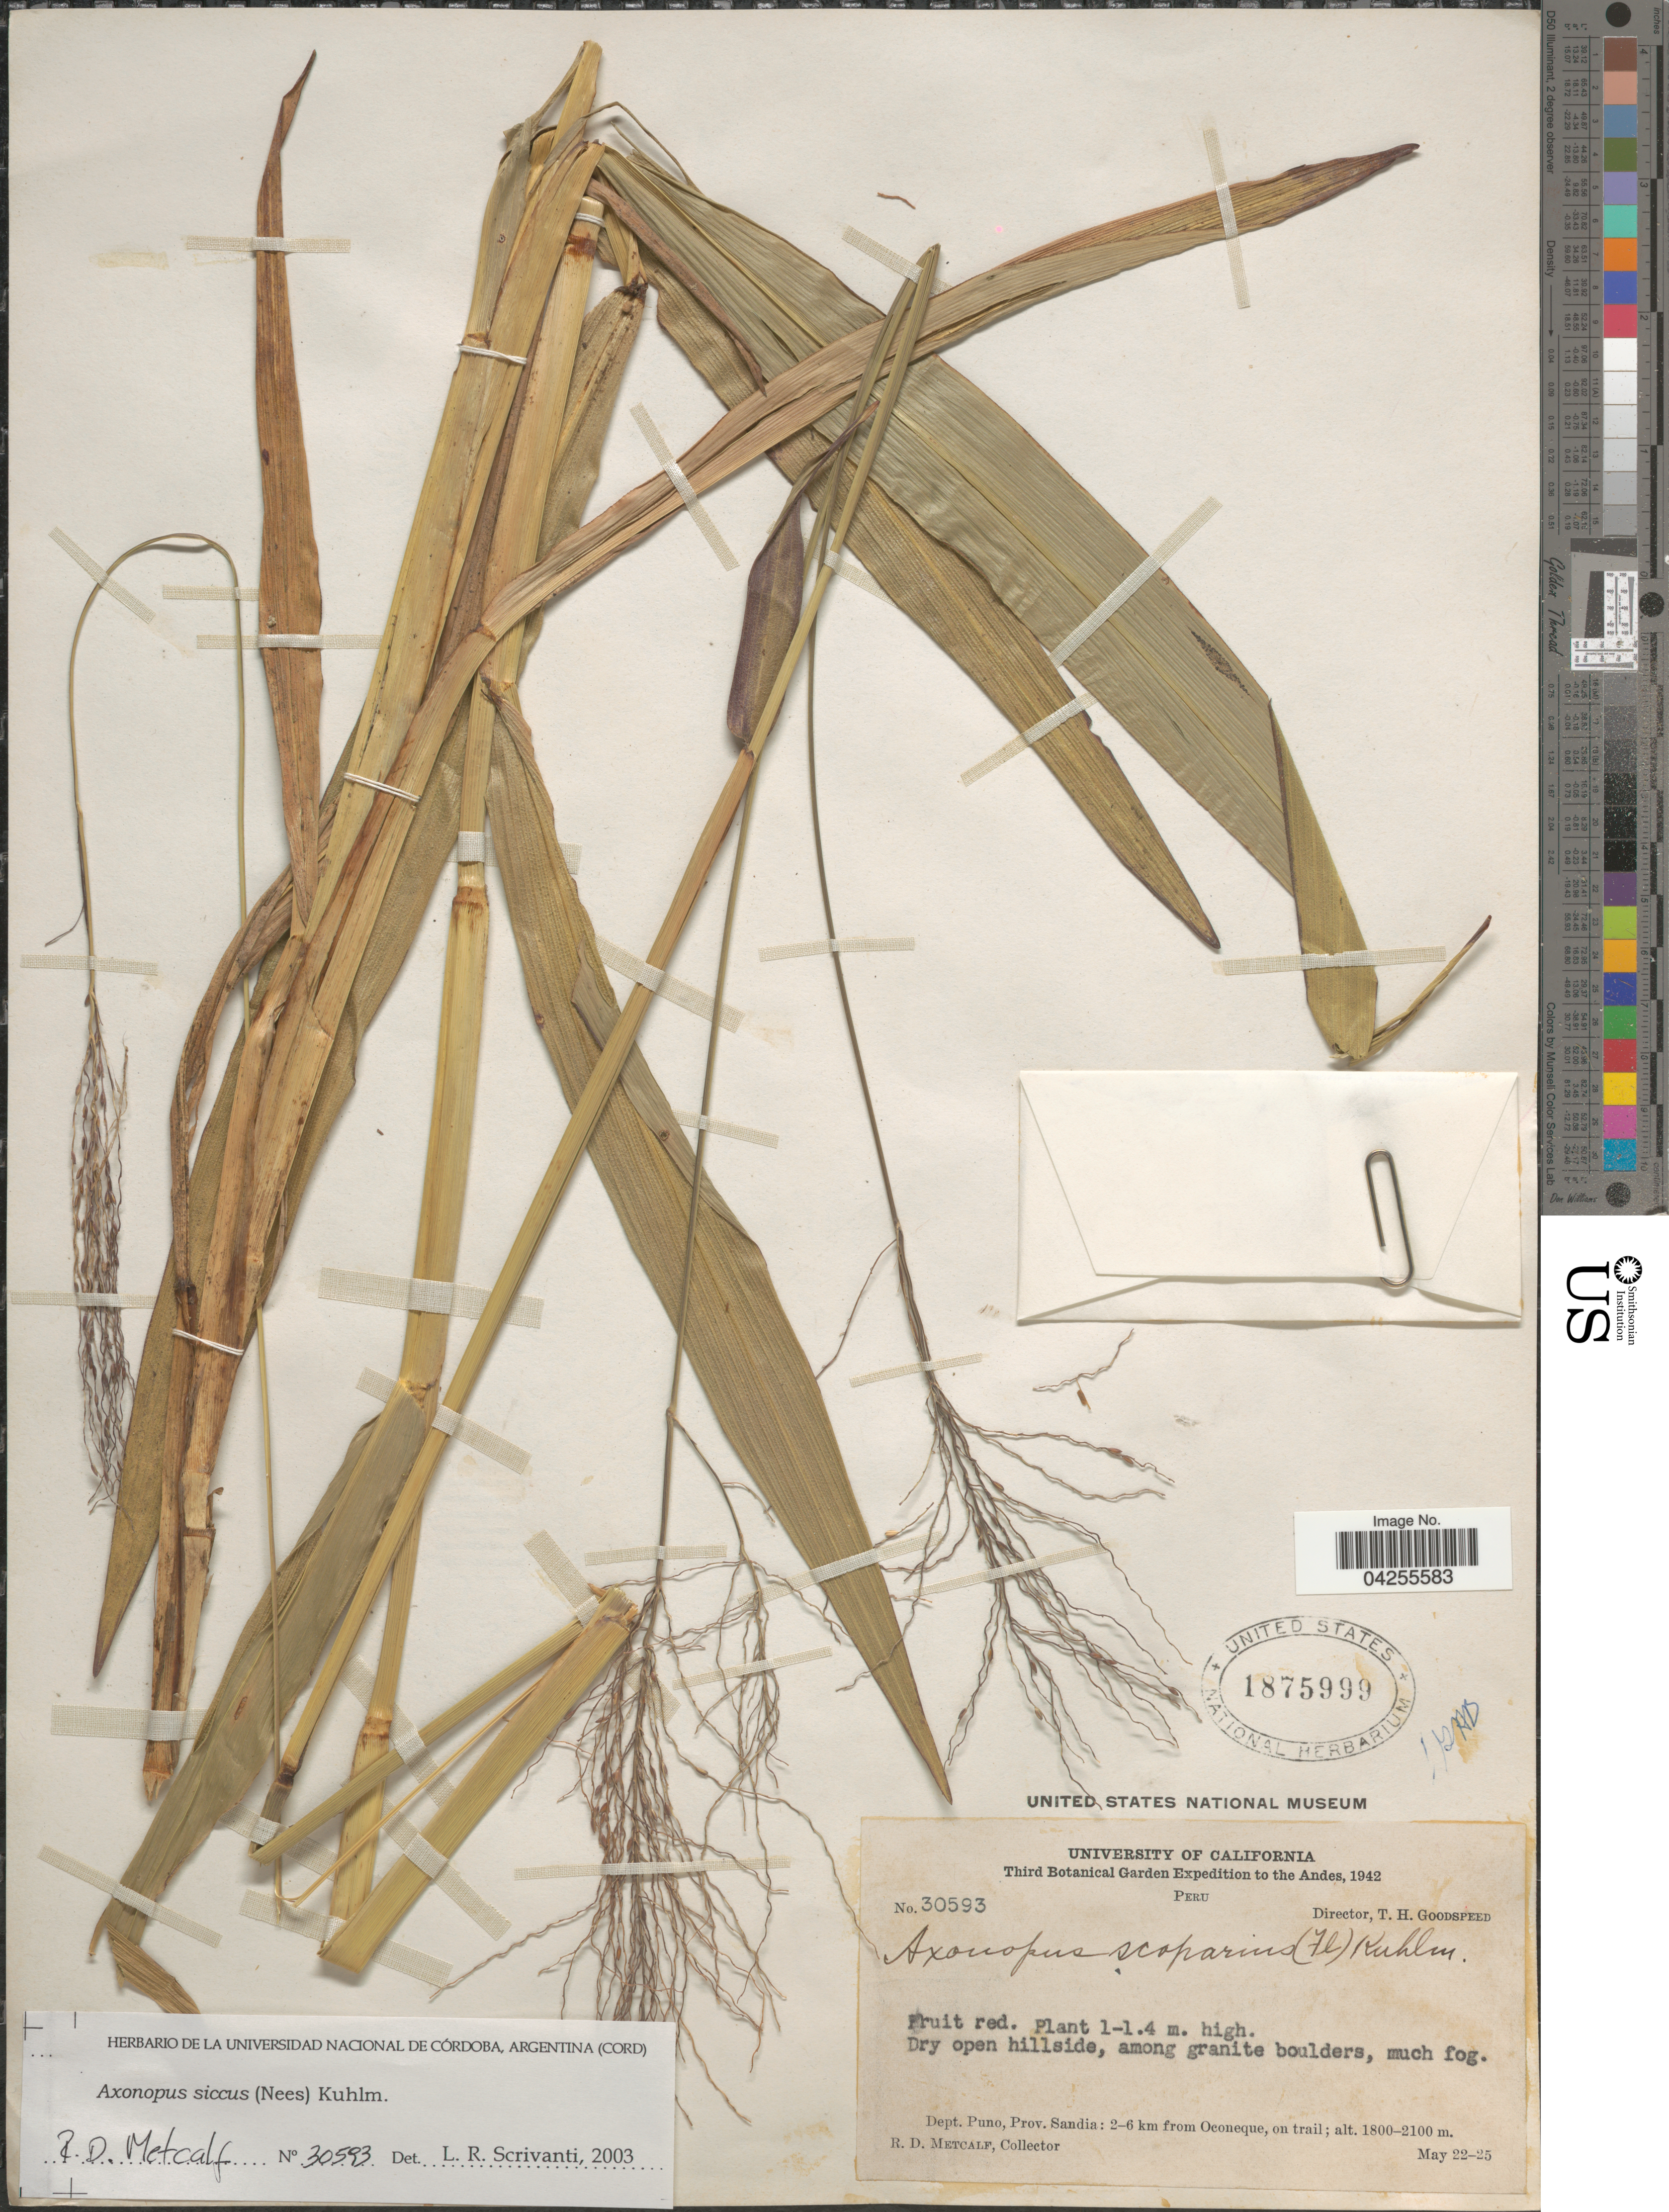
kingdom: Plantae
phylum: Tracheophyta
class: Liliopsida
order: Poales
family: Poaceae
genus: Axonopus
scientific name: Axonopus siccus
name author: (Nees) Kuhlm.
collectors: R. D. Metcalf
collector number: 30593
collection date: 1942-05-22/1942-05-25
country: Peru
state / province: Puno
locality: Dry open hillside, among granite boulders, much fog. Dept. Puno, Prov. Sandia: 2-6 km from Oconeque, on trail.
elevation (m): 1800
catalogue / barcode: US 1875999